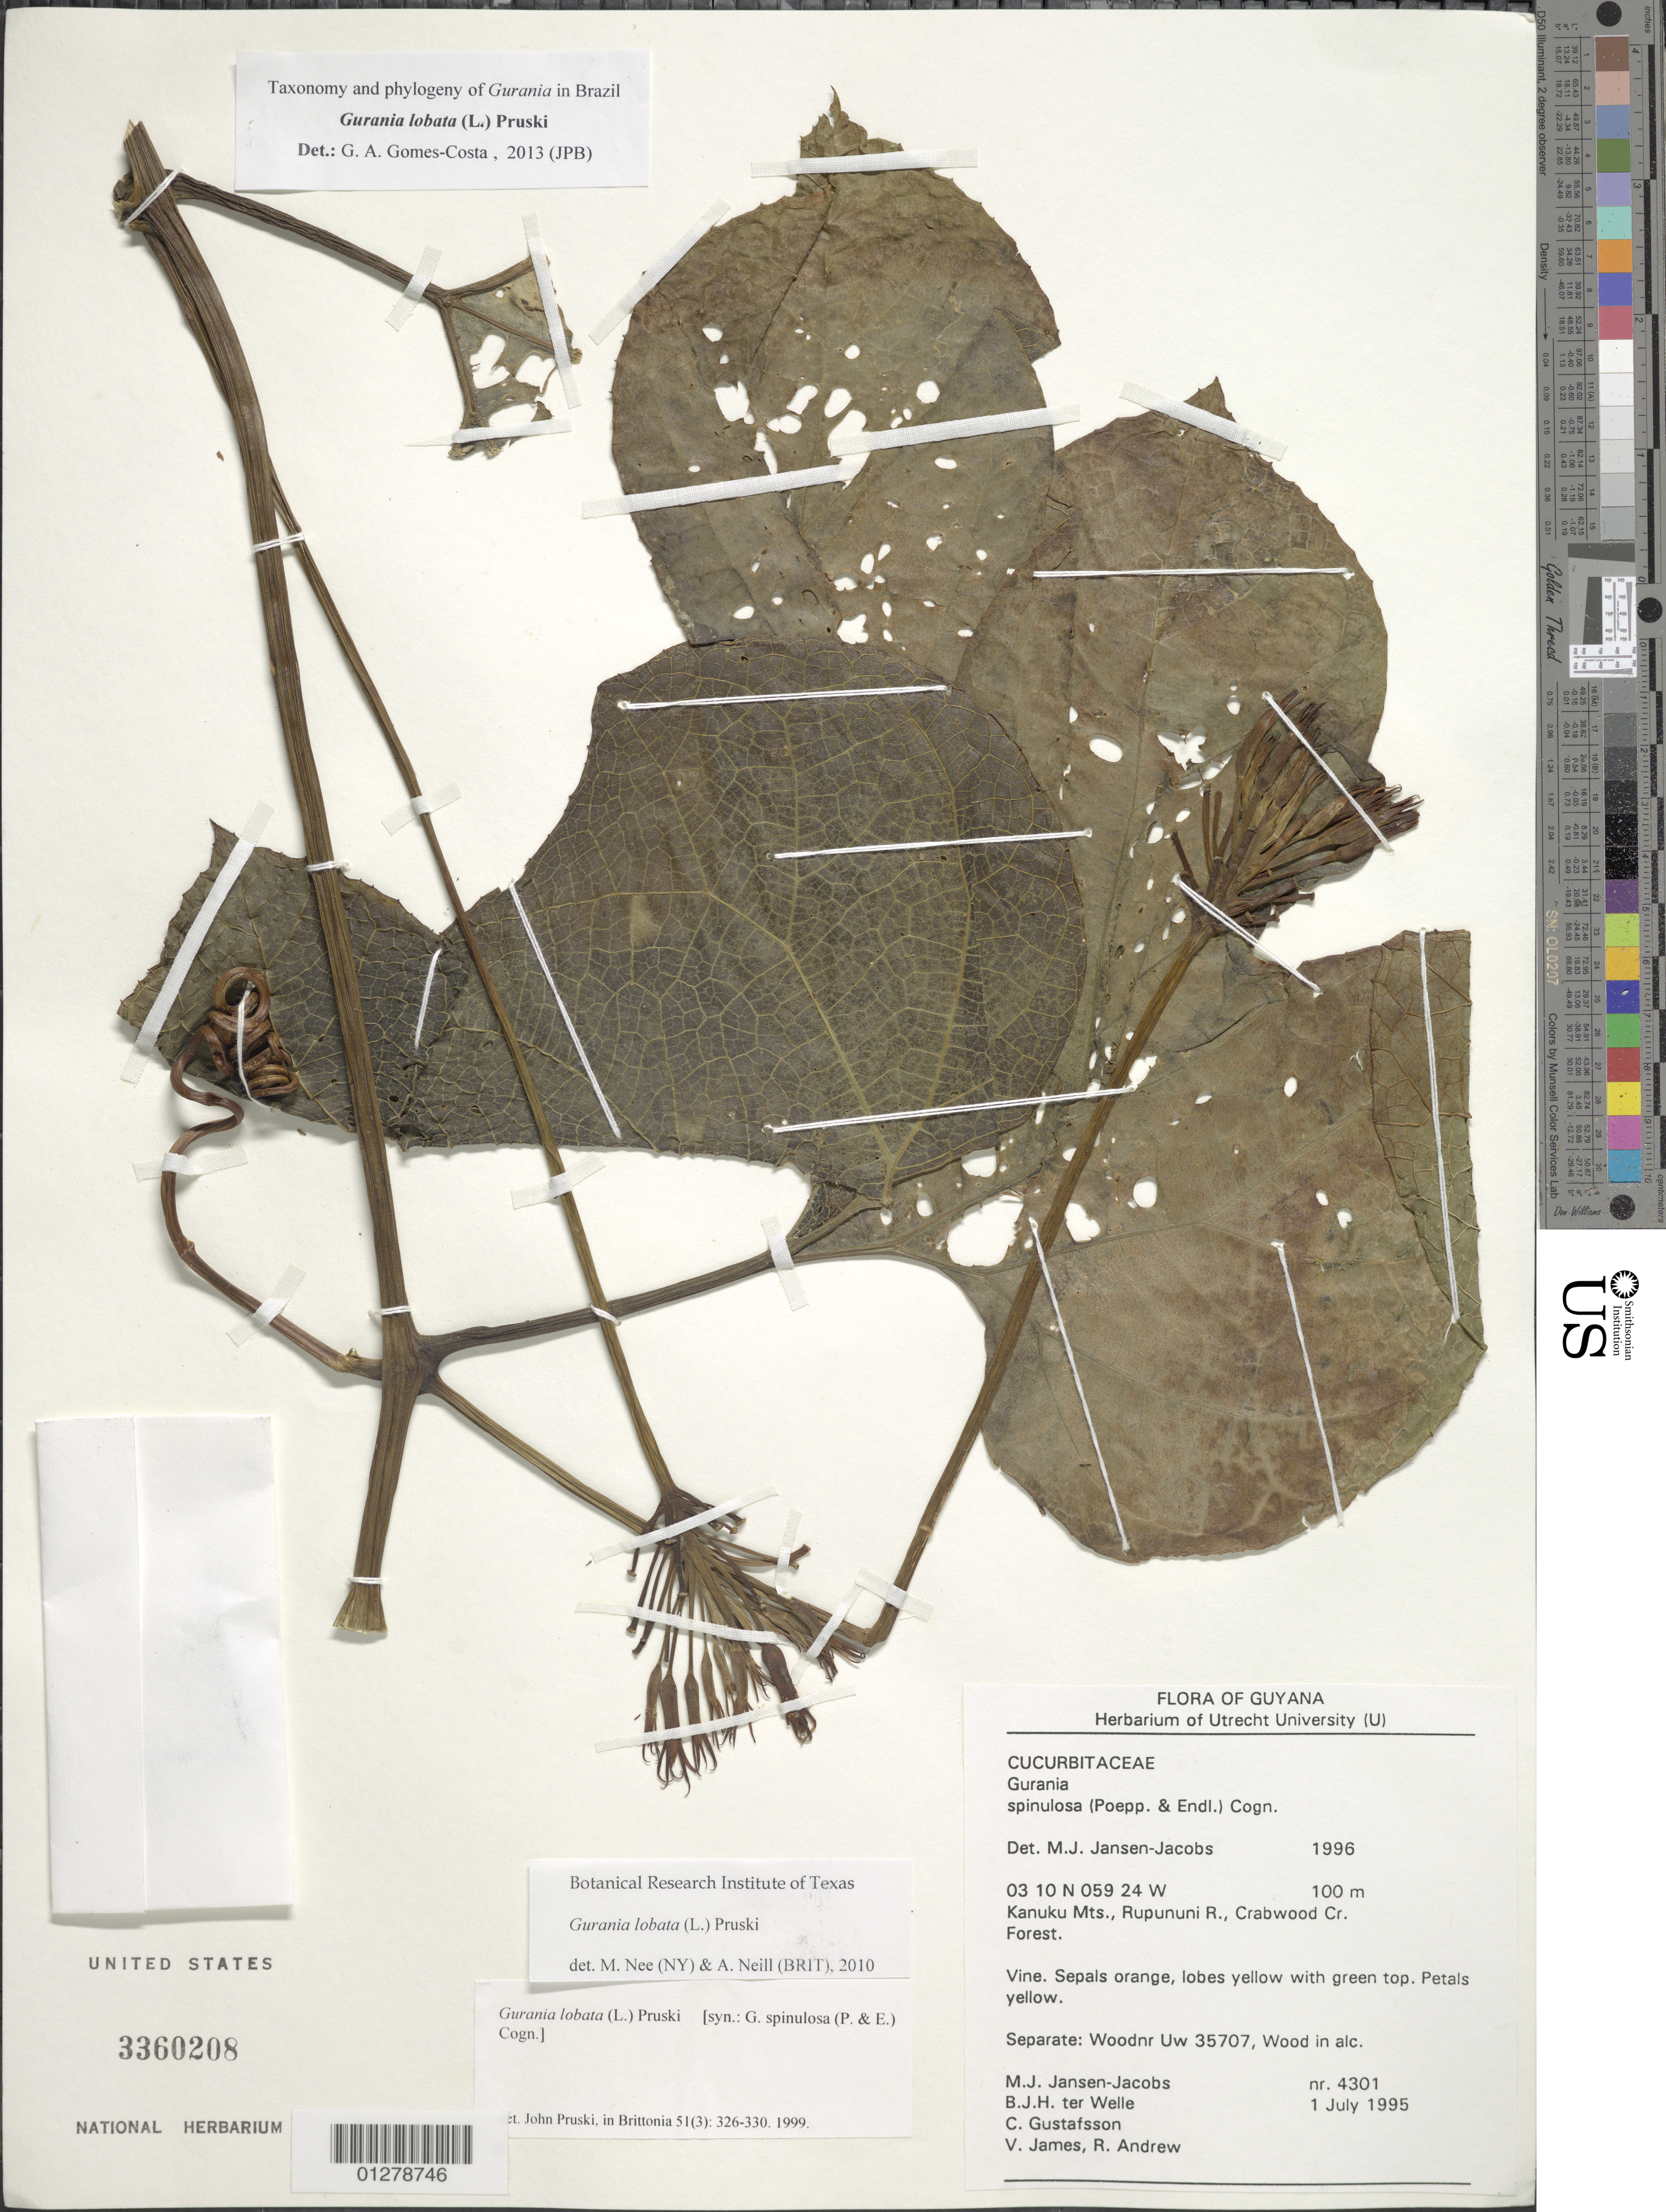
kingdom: Plantae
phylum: Tracheophyta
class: Magnoliopsida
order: Cucurbitales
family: Cucurbitaceae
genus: Gurania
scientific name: Gurania lobata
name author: (L.) Pruski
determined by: Gomes-Costa, G. A.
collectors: M. Jansen-Jacobs, B. Welle, C. G. Gustafsson, V. James & R. Andrew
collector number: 4301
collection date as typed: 1 July 1995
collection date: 1995-07-01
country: Guyana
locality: Kanuku Mts., Rupununi River, Crabwood Creek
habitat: forest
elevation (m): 100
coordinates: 03 10 N, 059 24 W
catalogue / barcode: US 3360208